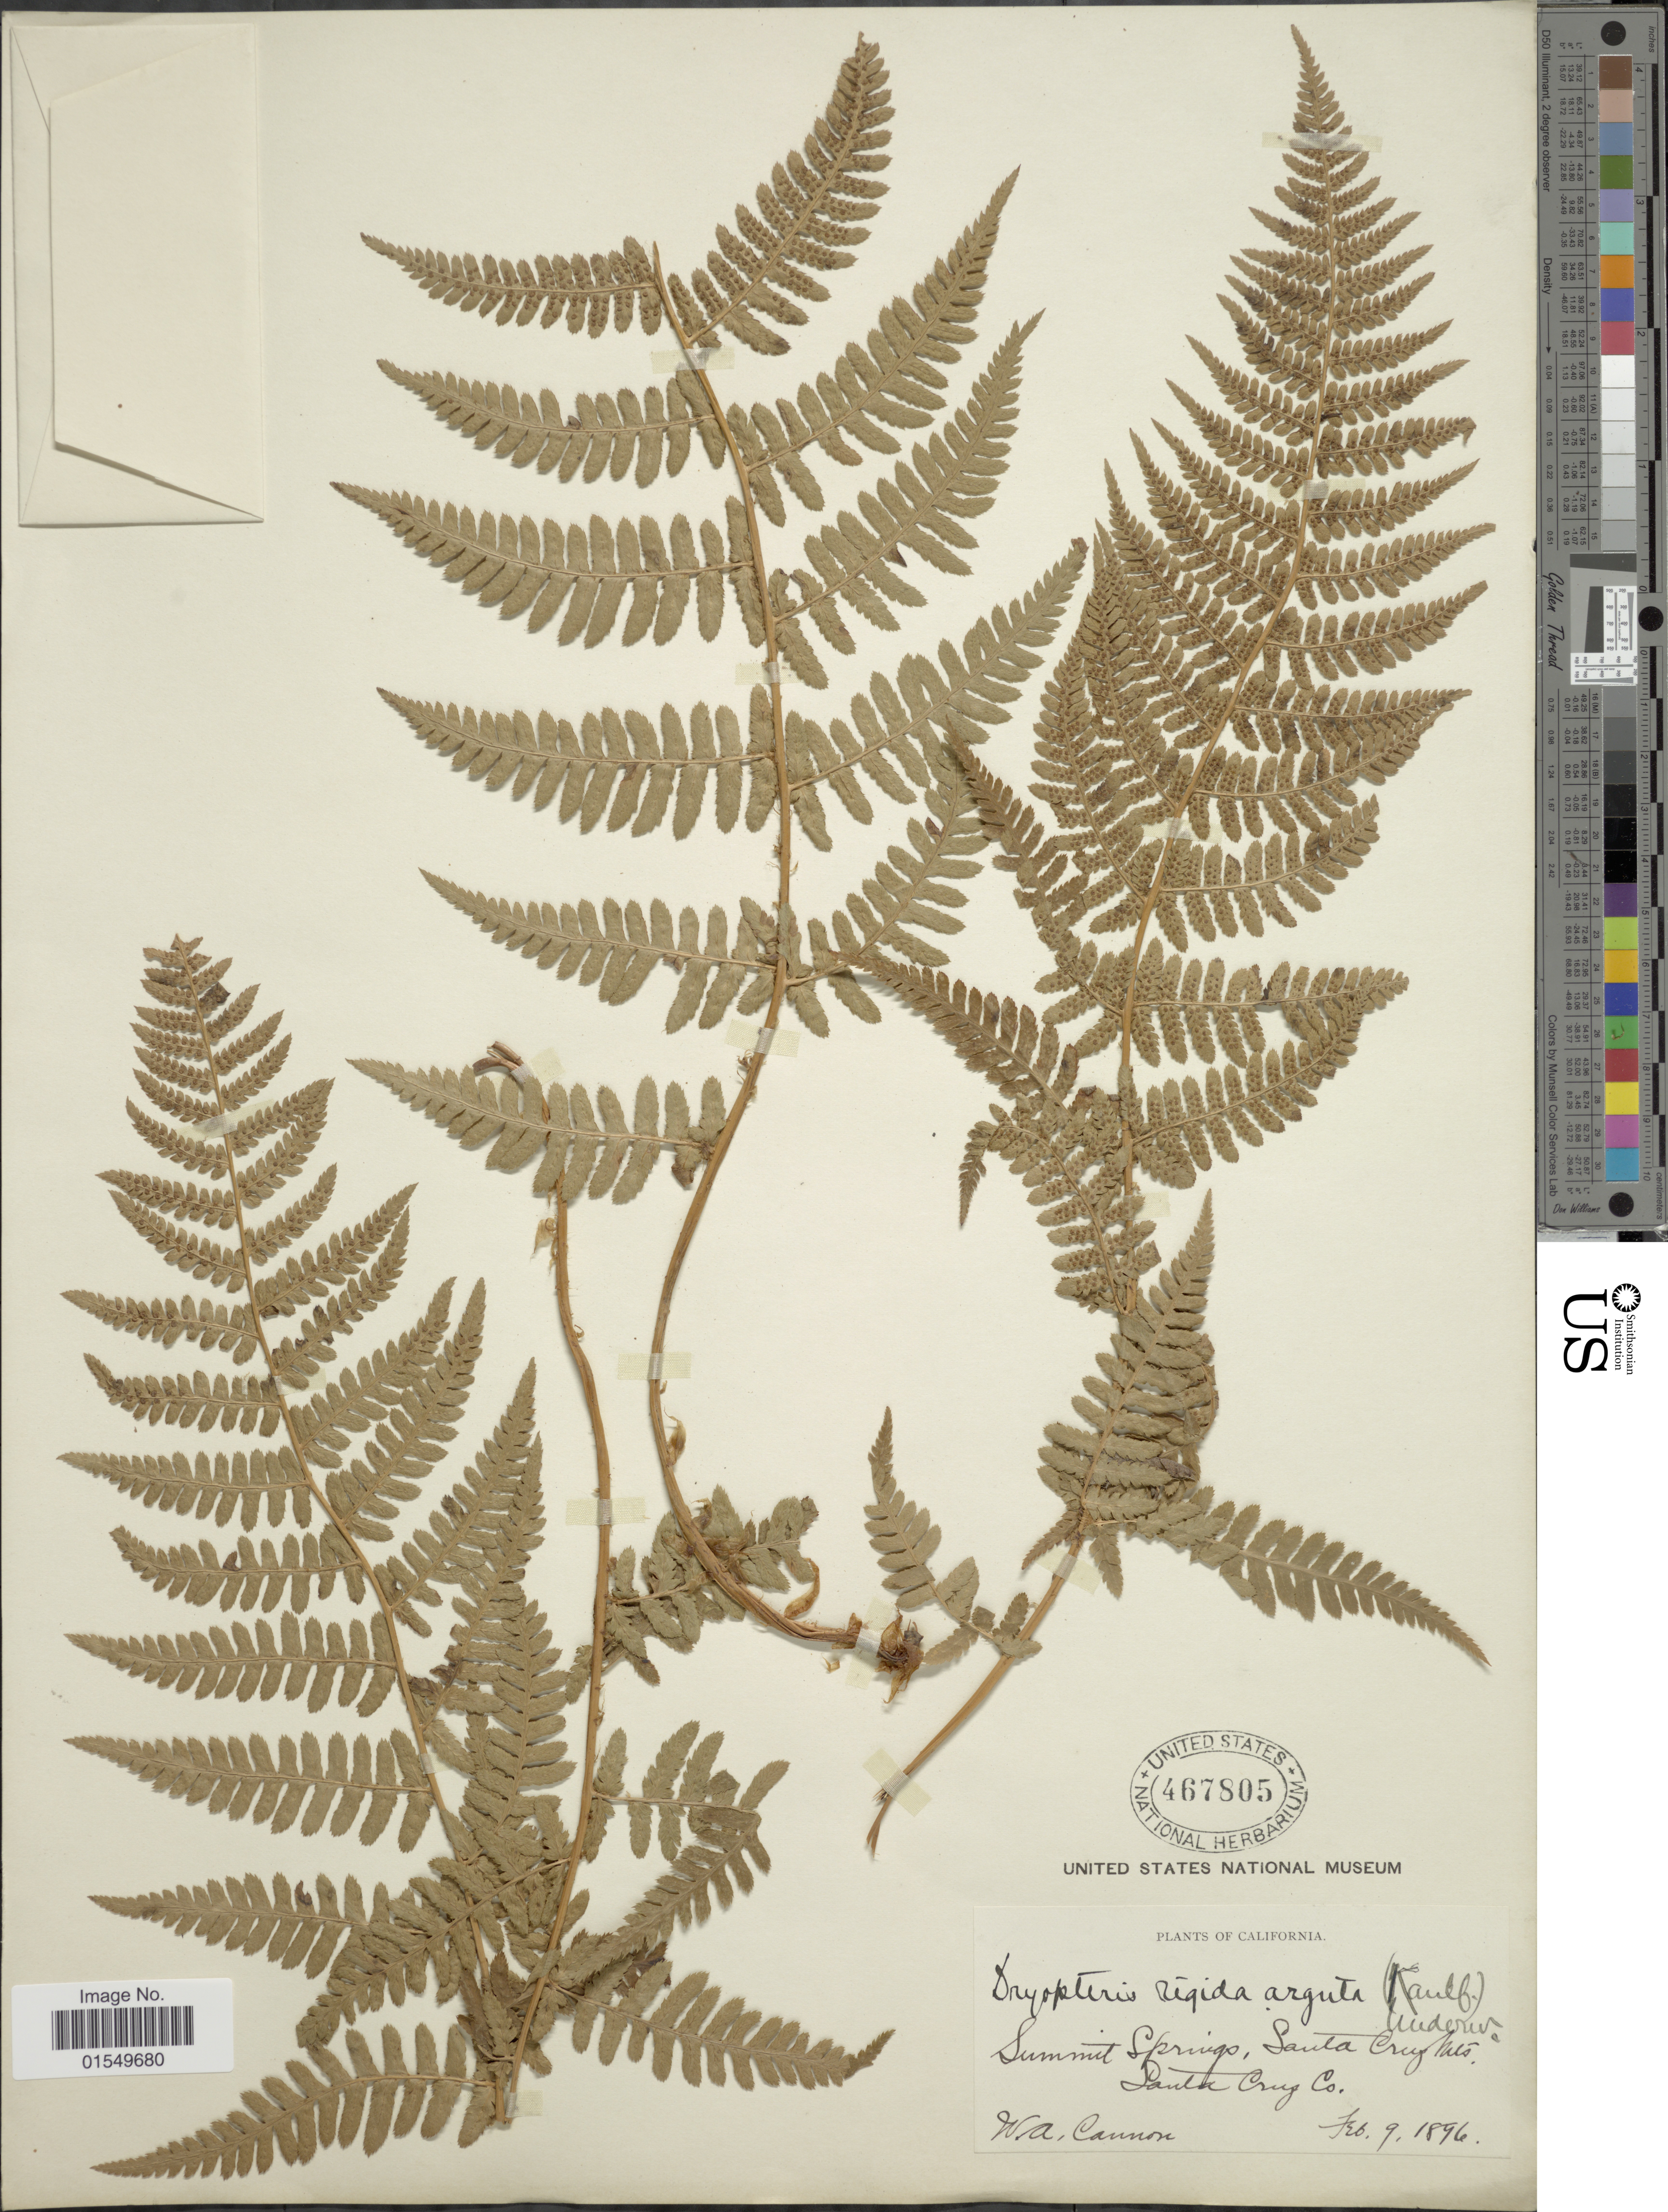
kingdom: Plantae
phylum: Tracheophyta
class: Polypodiopsida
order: Polypodiales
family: Dryopteridaceae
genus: Dryopteris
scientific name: Dryopteris arguta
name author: (Kaulf.) Maxon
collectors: W. Cannon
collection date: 1896-02-09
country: United States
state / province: California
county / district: Santa Cruz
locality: Summit Springs, Santa Cruz Mts., Santa Cruz Co.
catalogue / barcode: US 467805